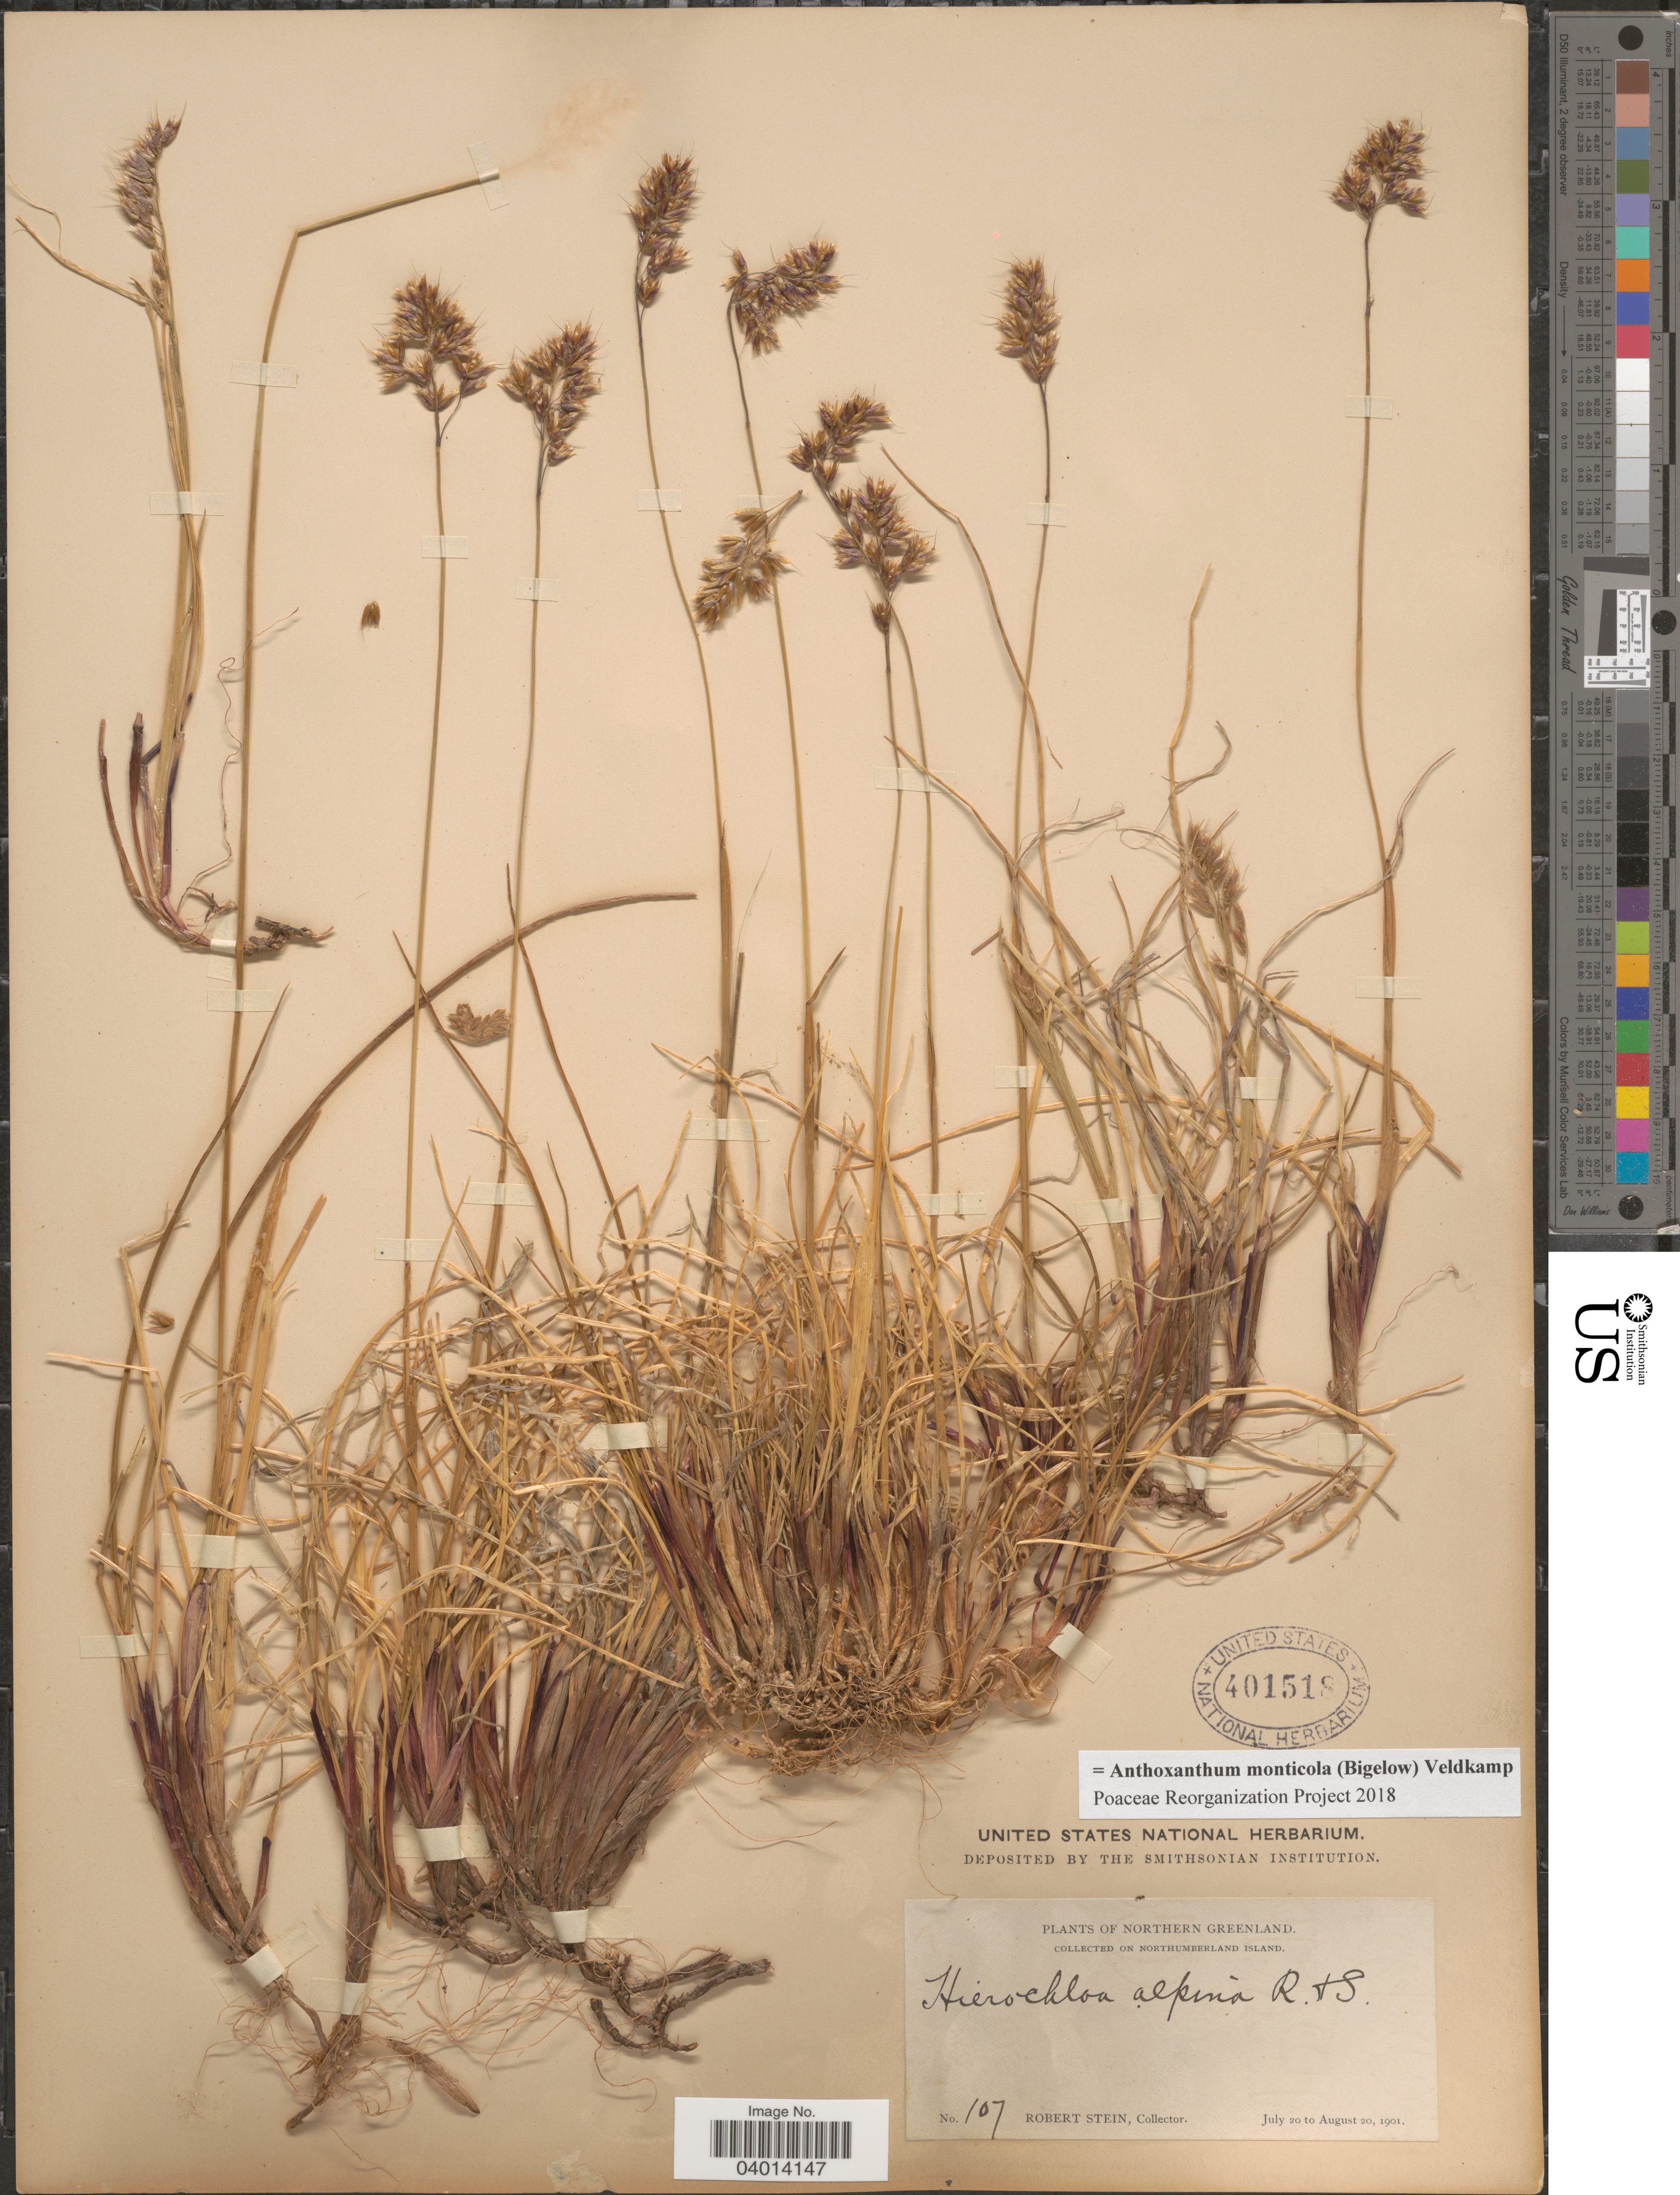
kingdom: Plantae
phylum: Tracheophyta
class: Liliopsida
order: Poales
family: Poaceae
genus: Anthoxanthum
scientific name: Anthoxanthum monticola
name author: (Bigelow) Veldkamp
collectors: R. Stein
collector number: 107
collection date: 1901-07-20/1901-08-20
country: Greenland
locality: Northern Greenland. On Northumberland Island.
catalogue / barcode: US 401518